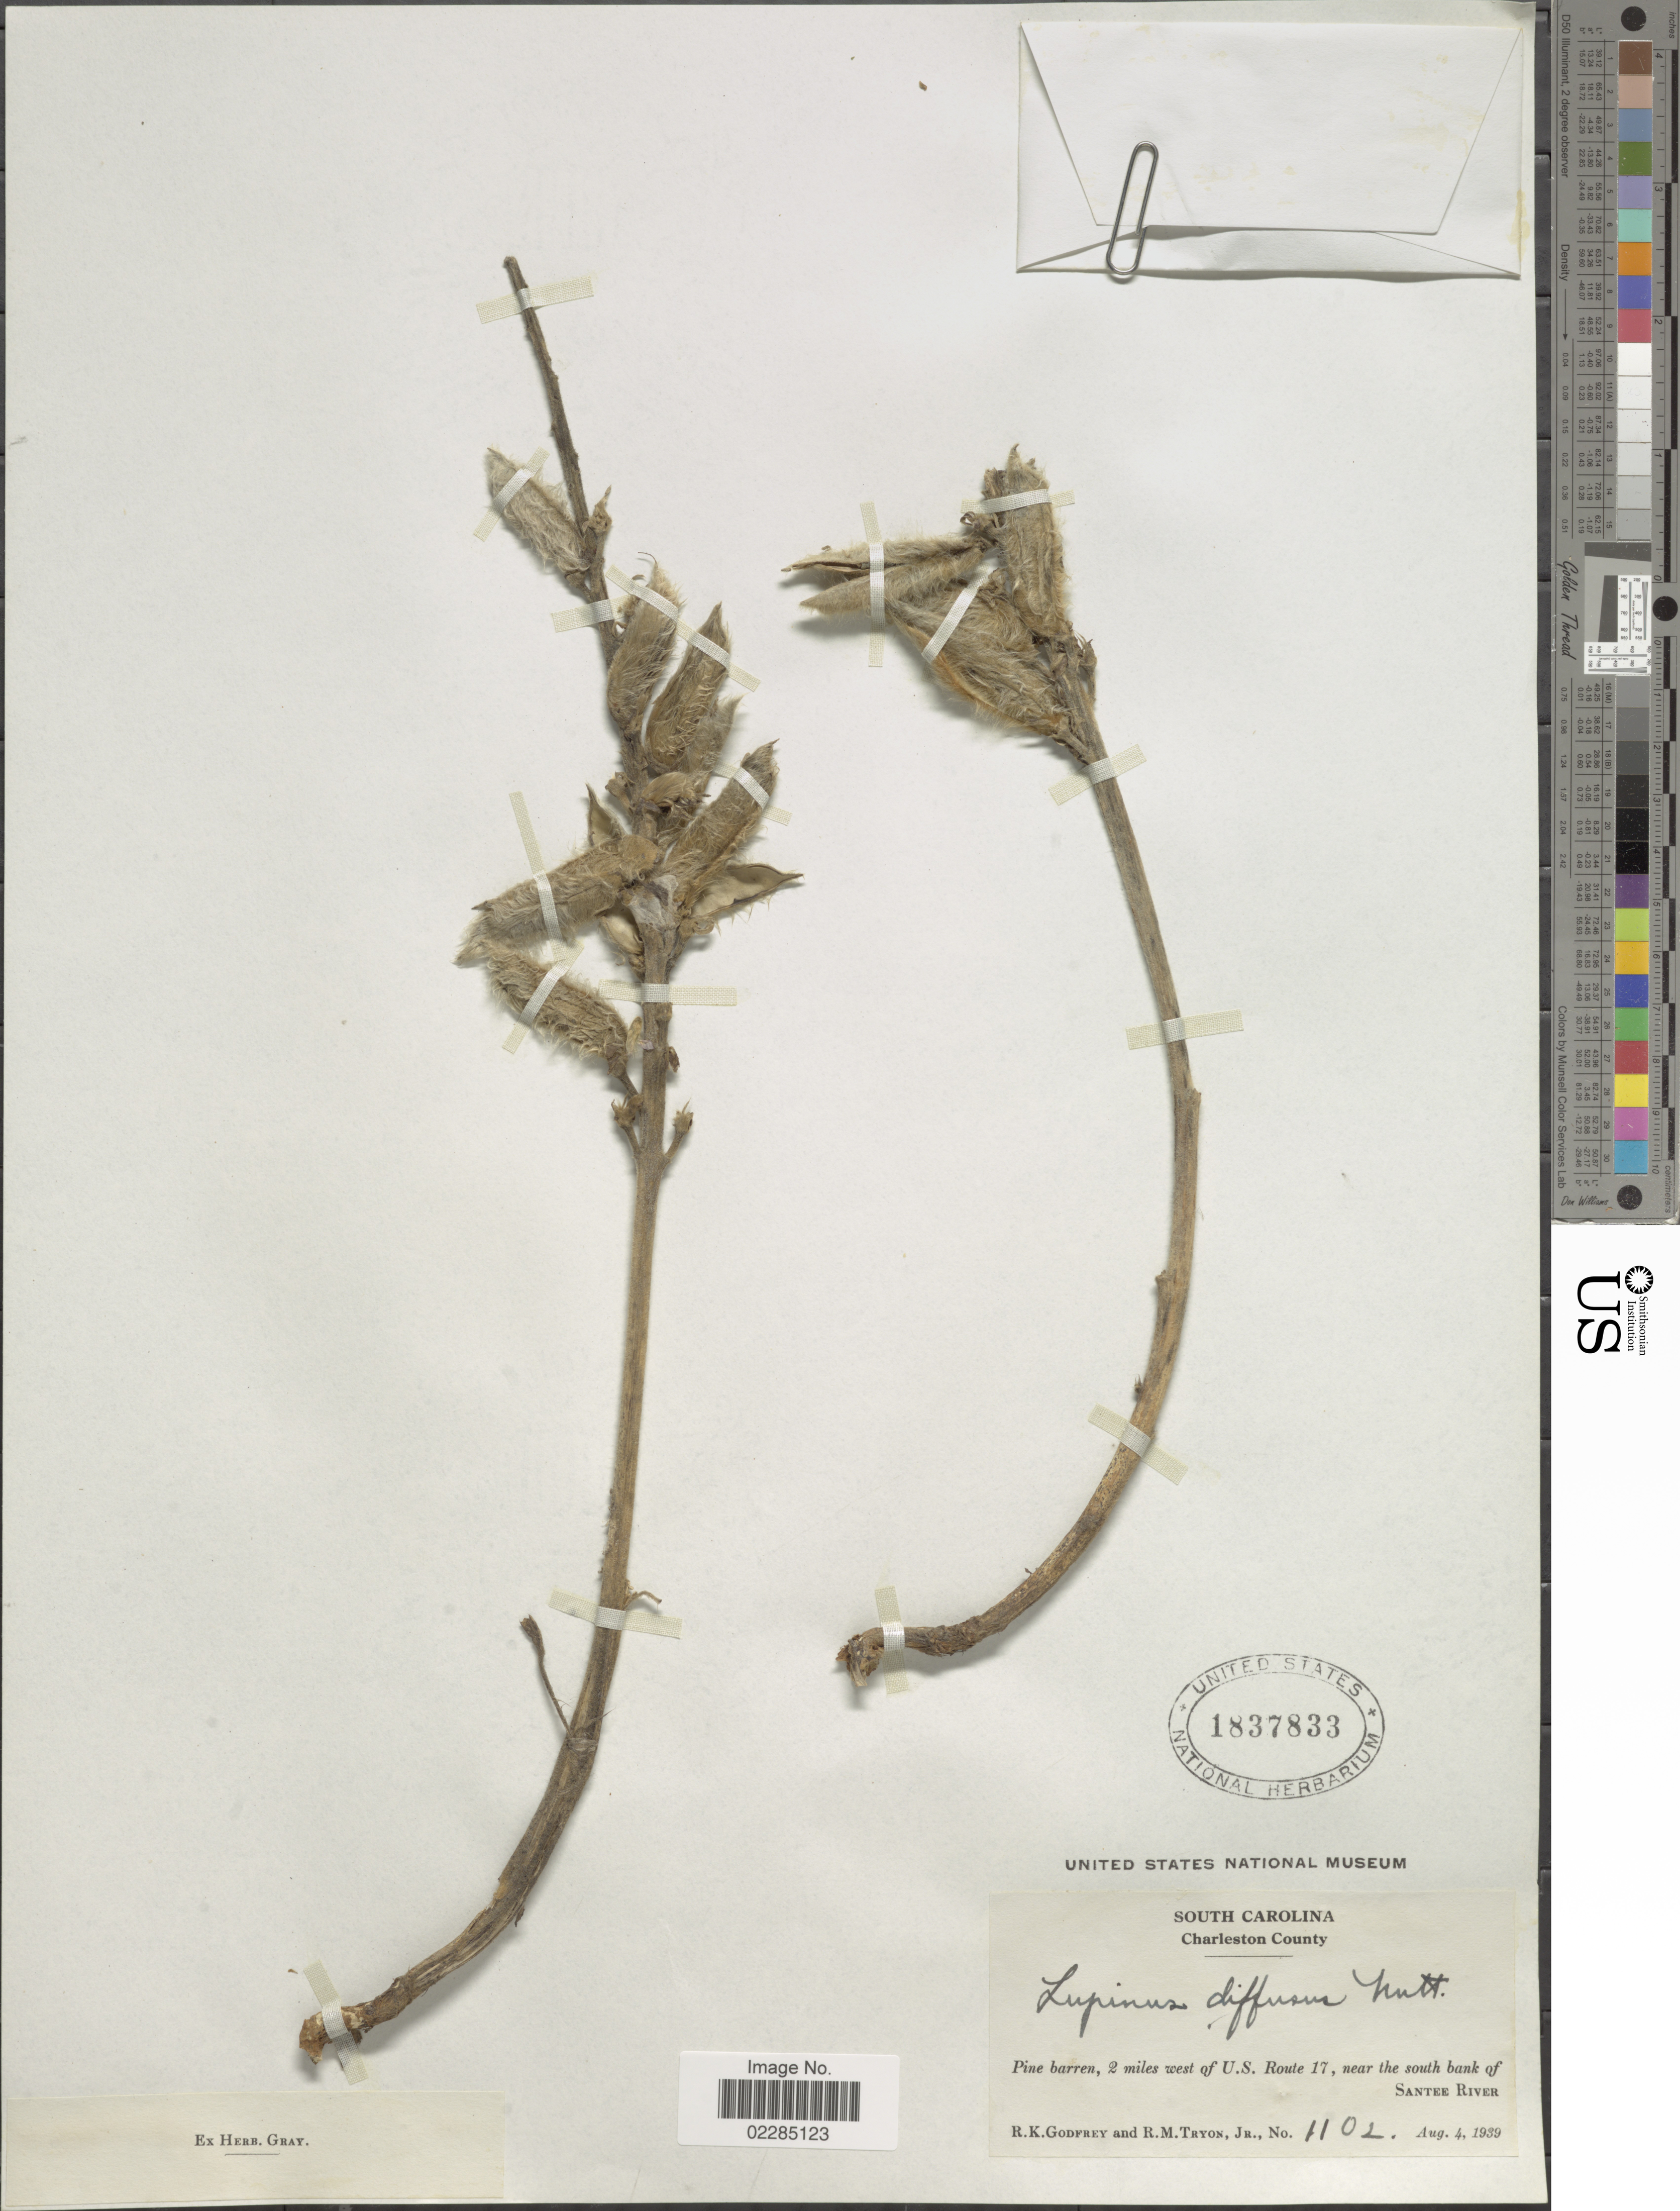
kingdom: Plantae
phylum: Tracheophyta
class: Magnoliopsida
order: Fabales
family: Fabaceae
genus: Lupinus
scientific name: Lupinus diffusus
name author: Nutt.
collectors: R. K. Godfrey & R. M. Tryon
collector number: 1102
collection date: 1939-08-04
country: United States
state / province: South Carolina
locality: Charleston County, Pine barreb, 2 miles west of U.S. Route 17, near the south bank of Santee River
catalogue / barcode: US 1837833